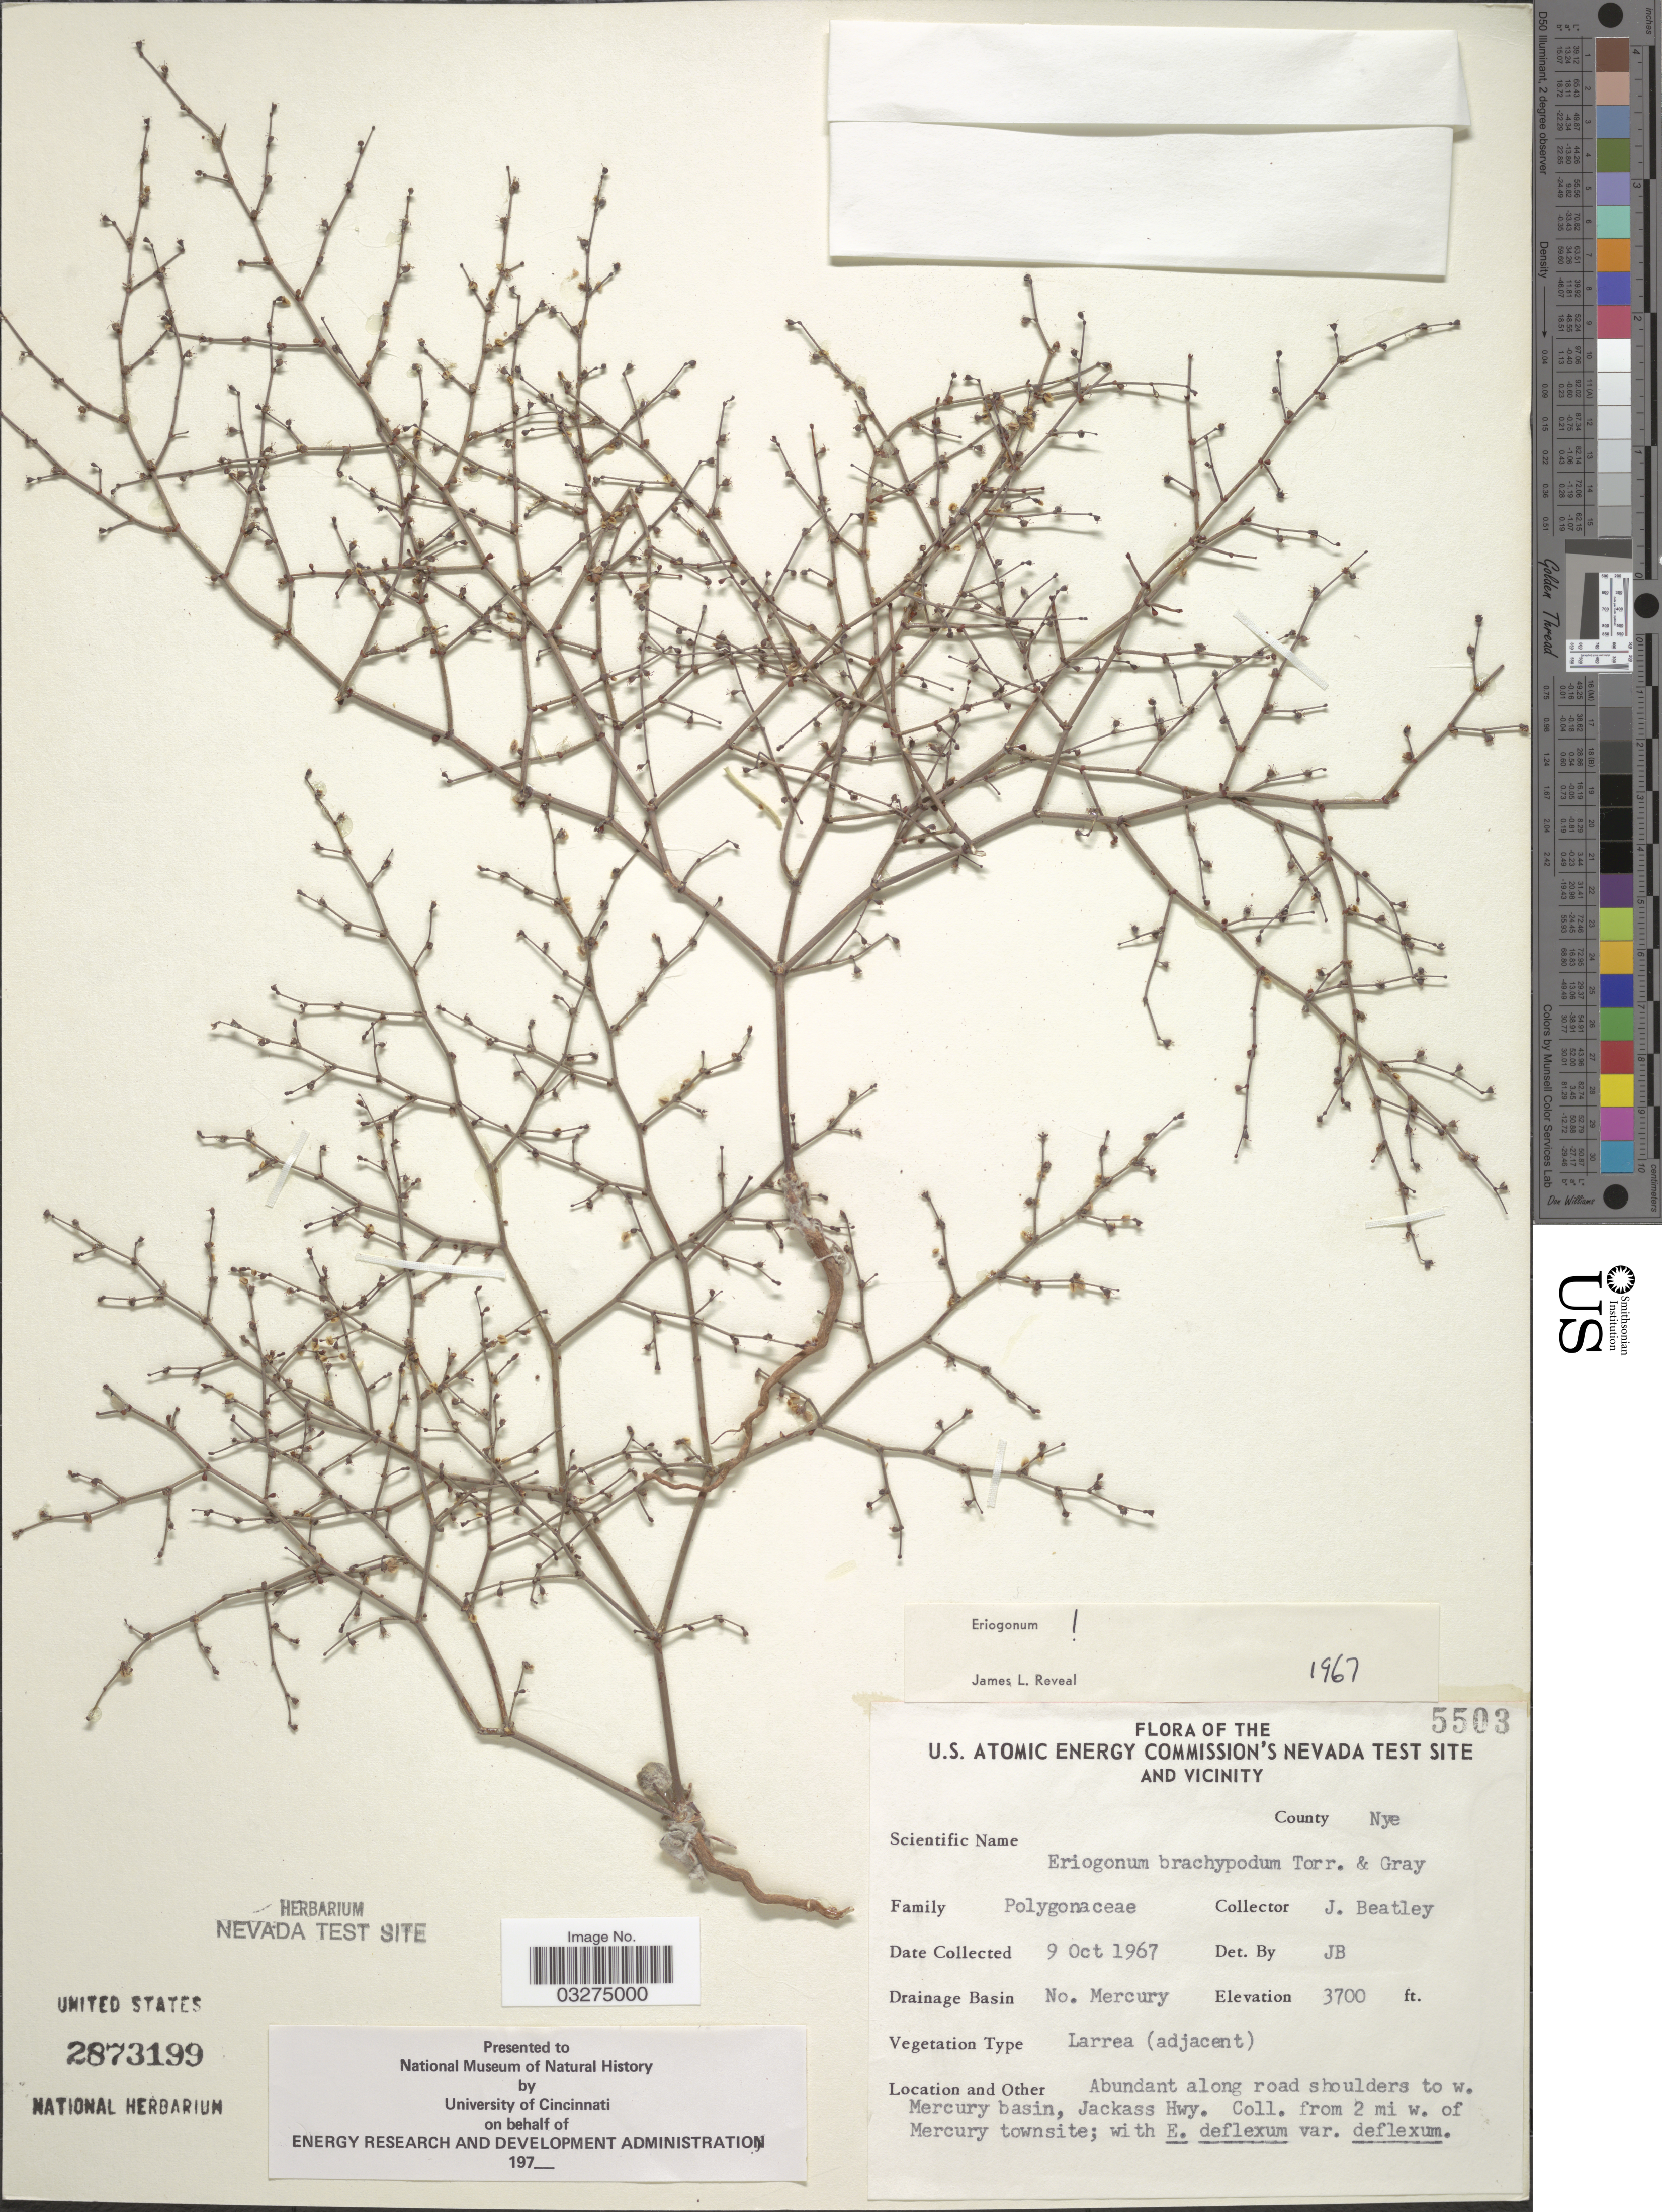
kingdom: Plantae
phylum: Tracheophyta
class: Magnoliopsida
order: Caryophyllales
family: Polygonaceae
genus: Eriogonum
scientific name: Eriogonum brachypodum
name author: Torr. & A. Gray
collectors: J. C. Beatley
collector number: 5503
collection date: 1967-10-09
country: United States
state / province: Nevada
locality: U. S. Atomic Energy Commission's Nevada Test Site and Vicinity. County Nye. Drainage Basin No. Mercury. Along road shoulders to w. Mercury basin, Jackass Hwy. From 2 mi w. of Mercury townsite.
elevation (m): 1128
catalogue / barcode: US 2873199